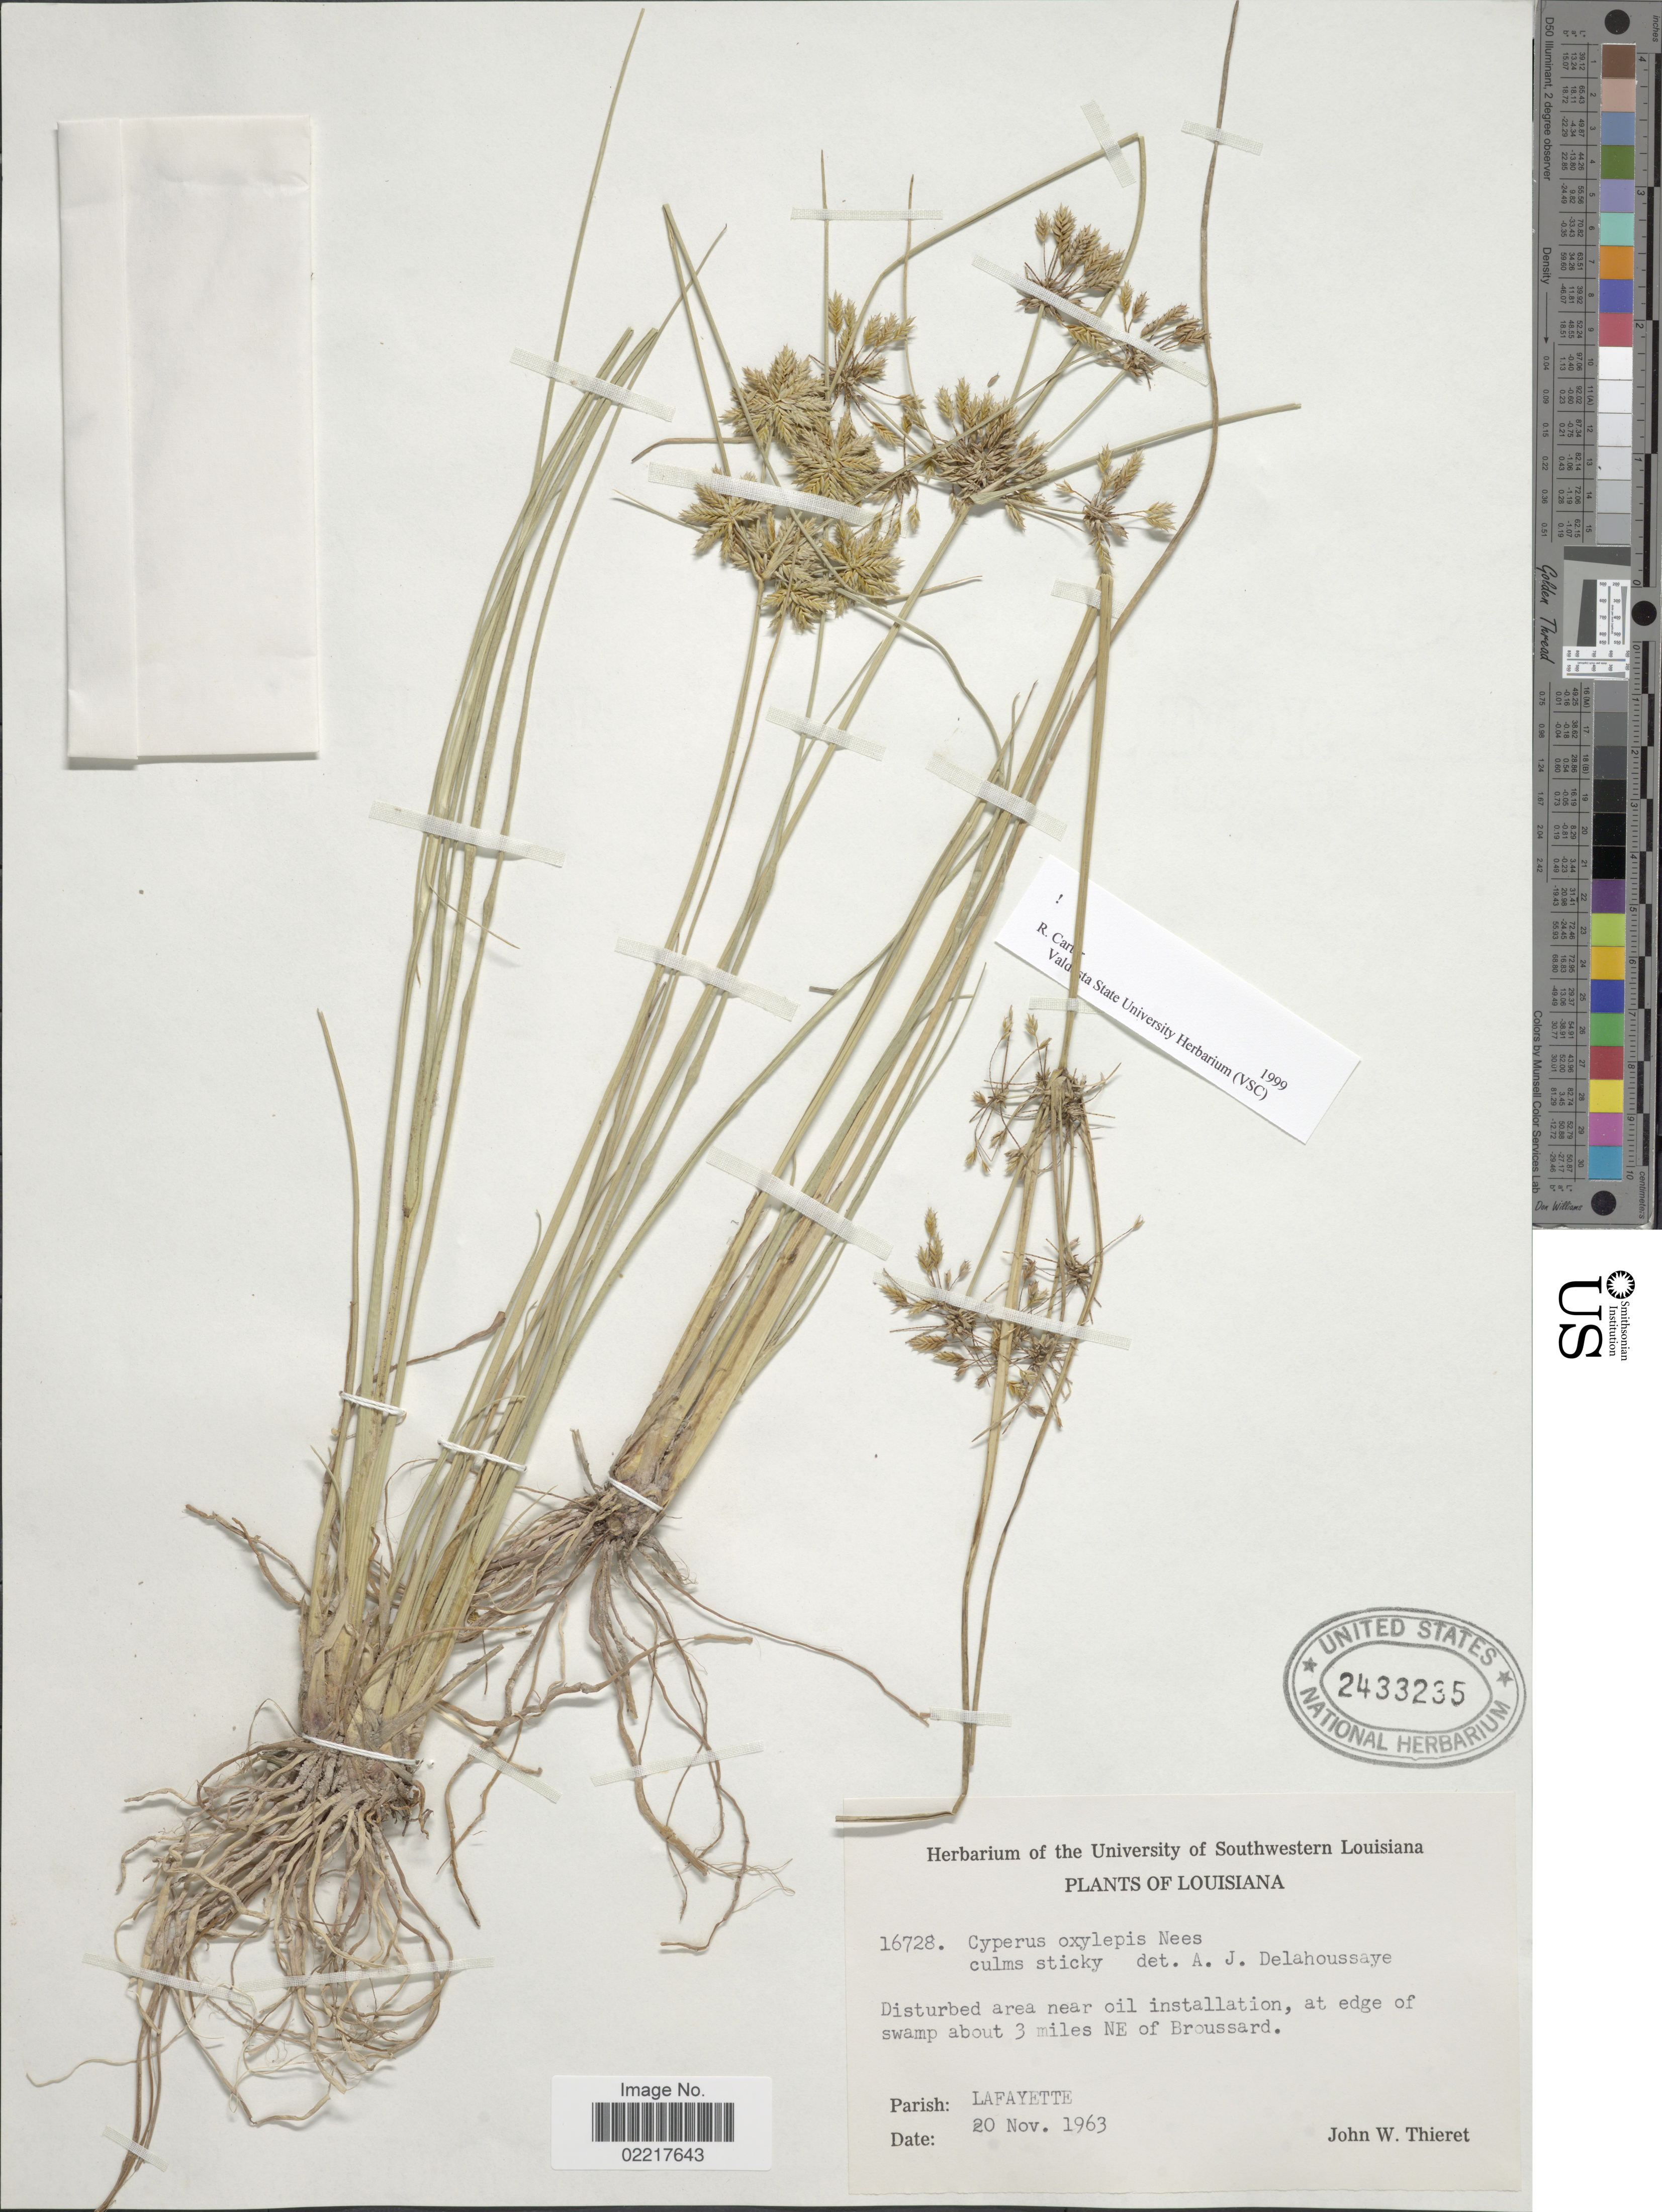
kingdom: Plantae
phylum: Tracheophyta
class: Liliopsida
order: Poales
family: Cyperaceae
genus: Cyperus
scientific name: Cyperus oxylepis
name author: Nees ex Steud.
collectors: J. W. Thieret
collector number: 16728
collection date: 1963-11-20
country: United States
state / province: Louisiana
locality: Parish: Lafayette, at edge of swamp about 3 miles NE of Broussard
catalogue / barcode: US 2433235